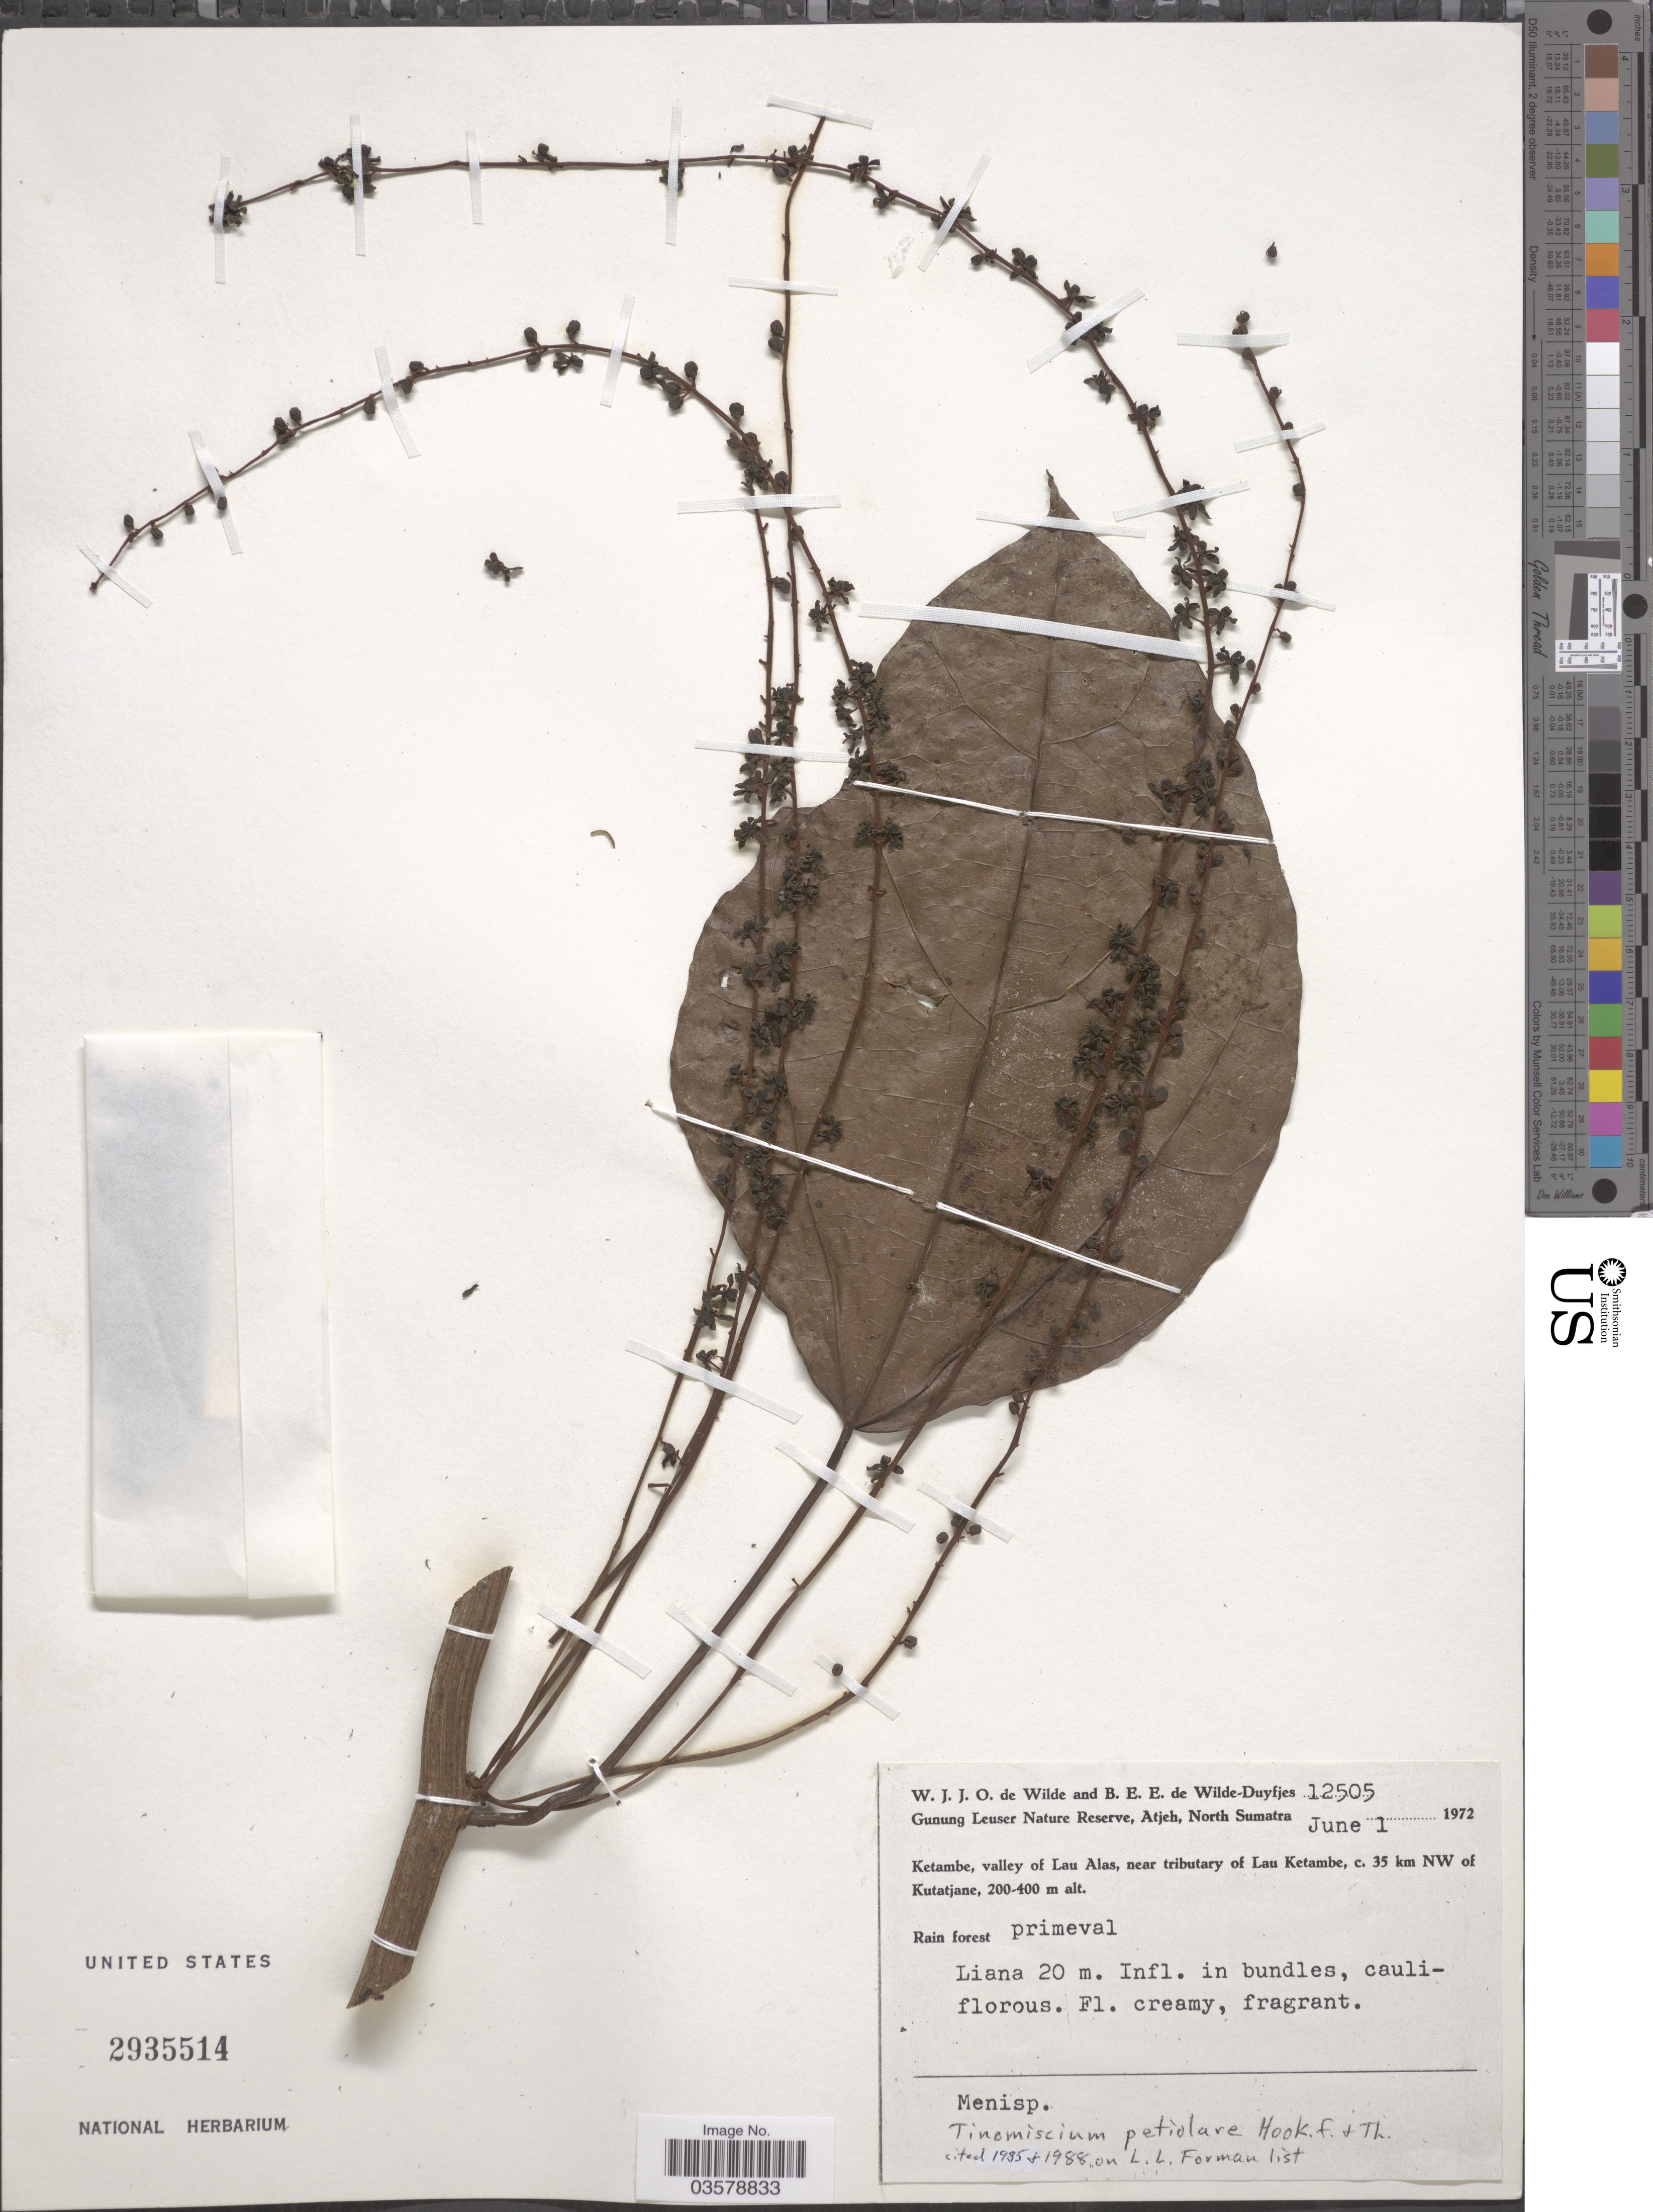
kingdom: Plantae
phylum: Tracheophyta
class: Magnoliopsida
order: Ranunculales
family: Menispermaceae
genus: Tinomiscium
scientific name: Tinomiscium petiolare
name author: Hook. f. & Thoms.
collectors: W. J. de Wilde & B. E. de Wilde-Duyfjes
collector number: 12505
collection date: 1972-06-01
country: Indonesia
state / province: Sumatra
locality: Gunung Leuser Nature Reserve, Atjeh, North Sumatra. Ketambe, valley of Lau Alas, near tributary of Lau Ketambe, c. 35 km NW of Kutatjane. Rain forest primeval.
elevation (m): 200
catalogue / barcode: US 2935514